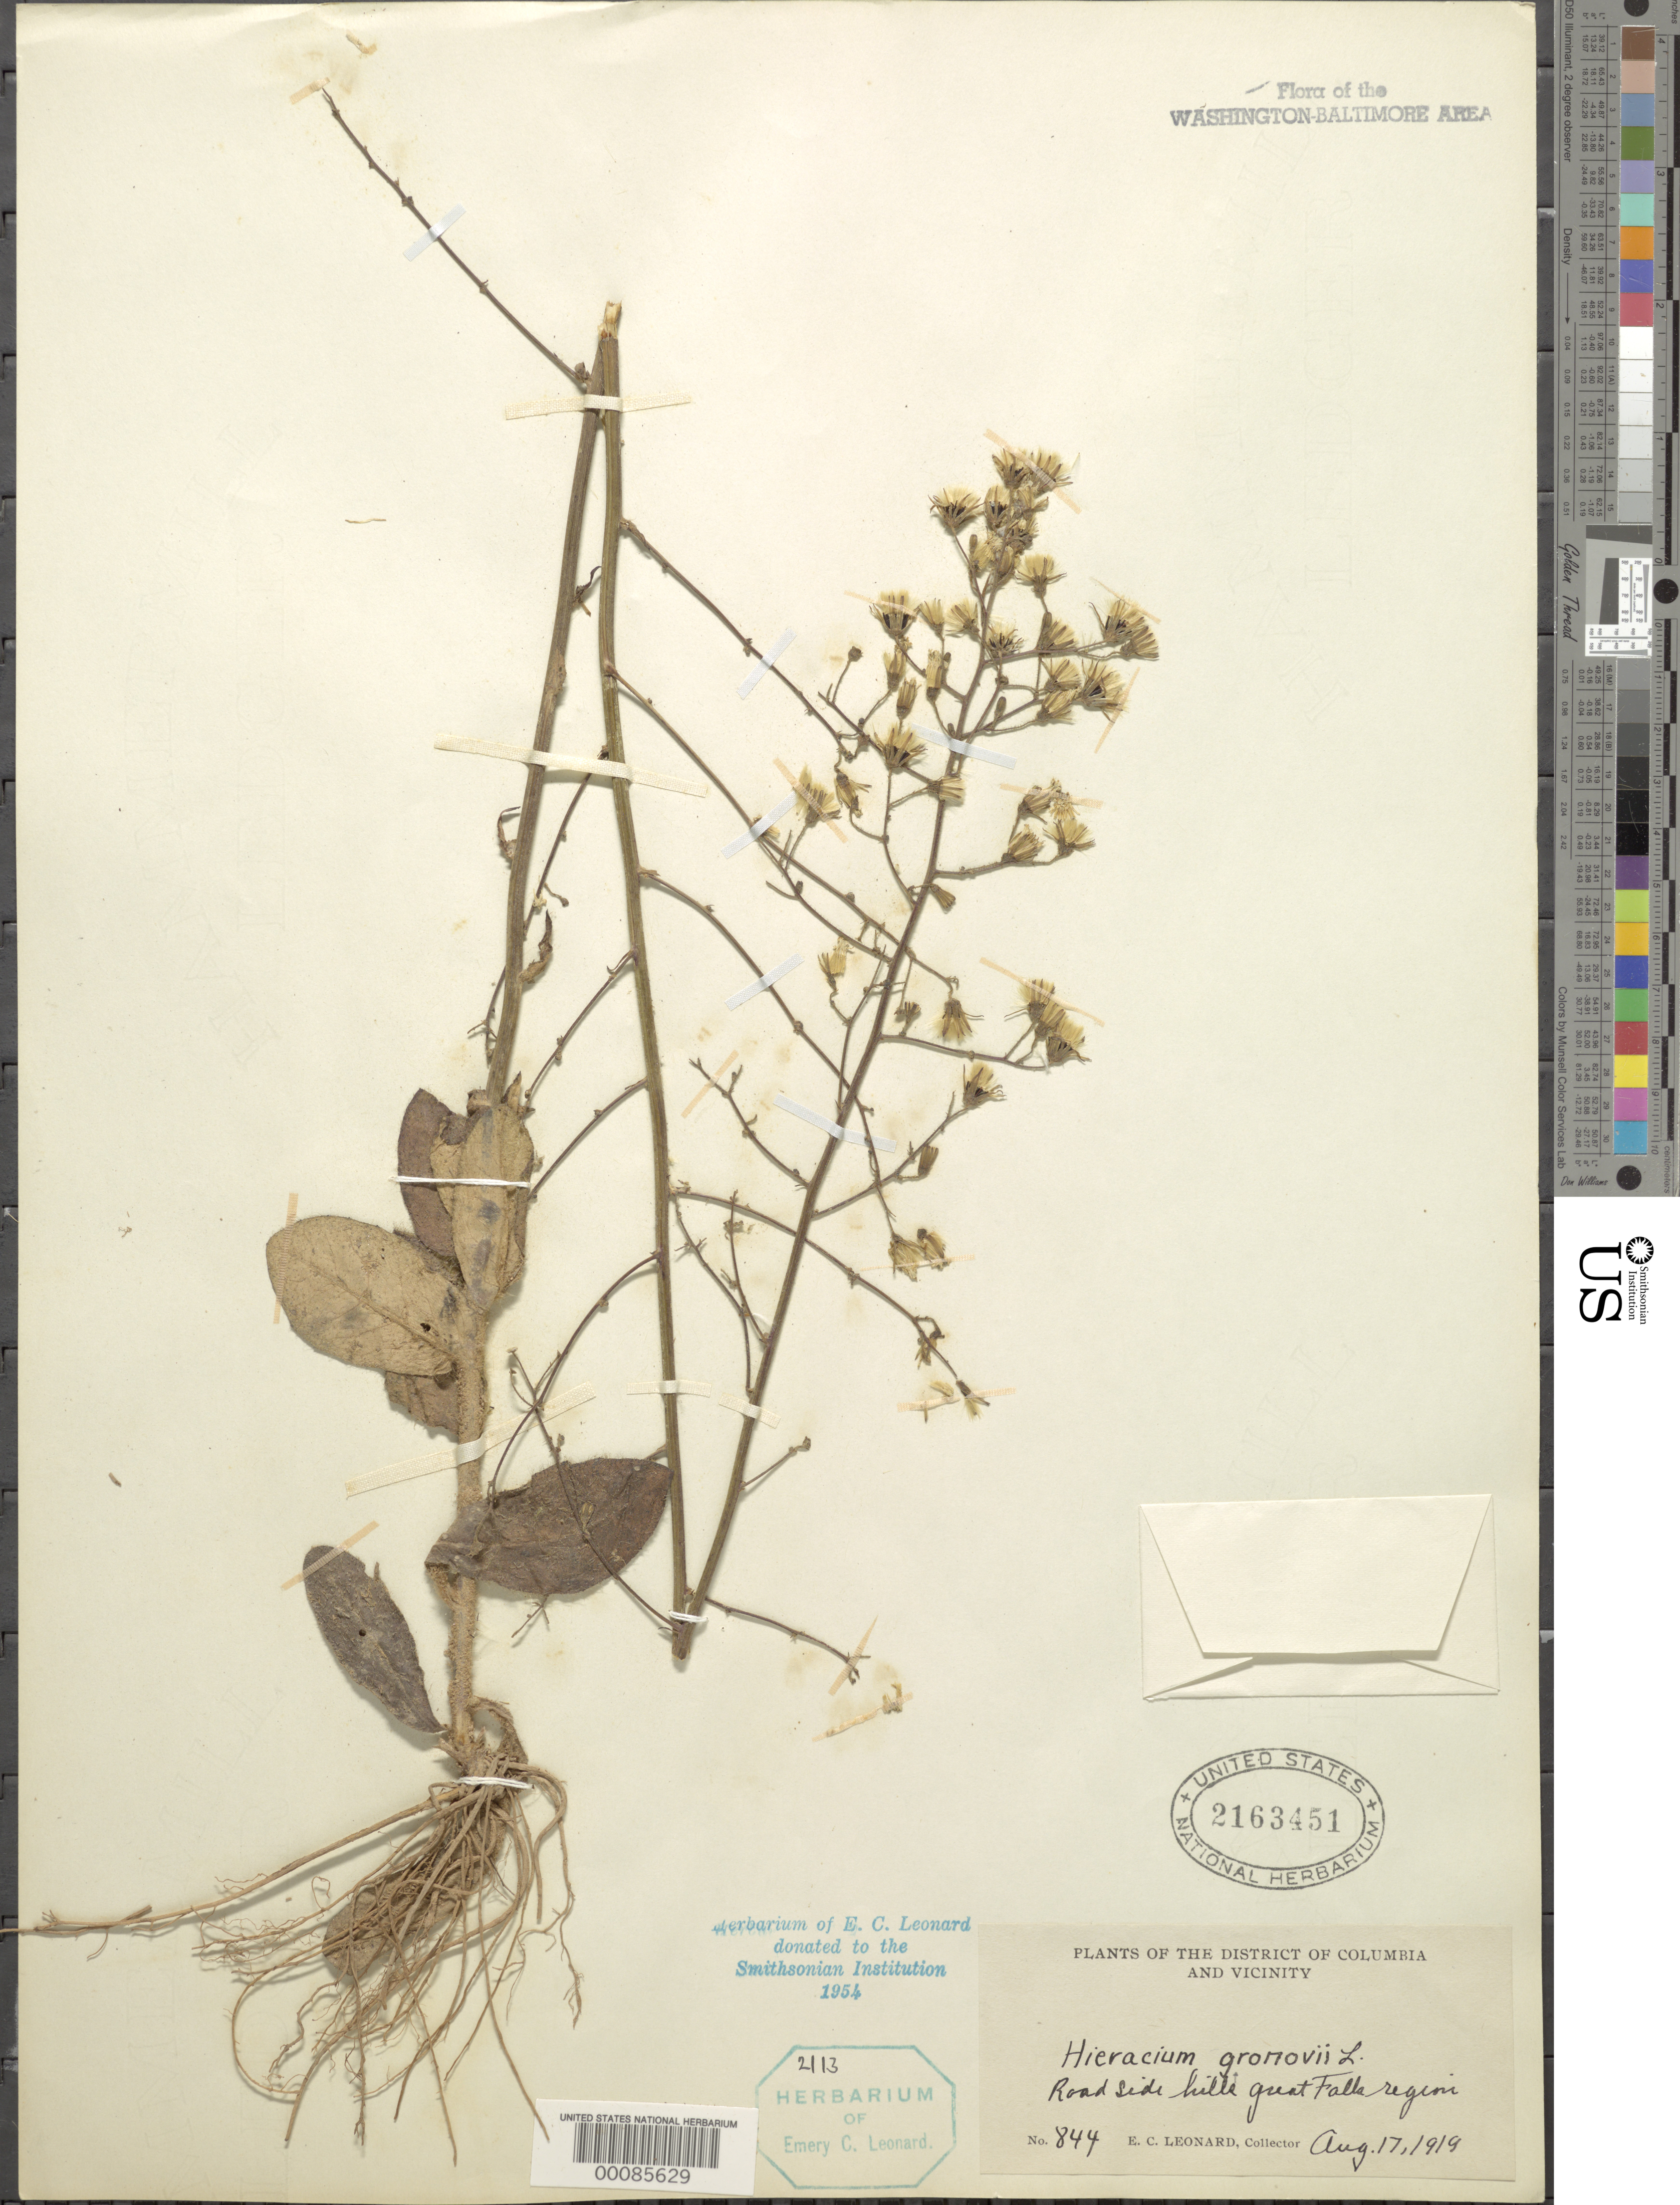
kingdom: Plantae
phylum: Tracheophyta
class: Magnoliopsida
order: Asterales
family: Asteraceae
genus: Hieracium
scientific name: Hieracium gronovii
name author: L.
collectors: E. C. Leonard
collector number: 844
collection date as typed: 17 Aug 1919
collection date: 1919-08-17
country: United States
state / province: Virginia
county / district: Fairfax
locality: Great Falls Region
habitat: Roadside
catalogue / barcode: US 2163451